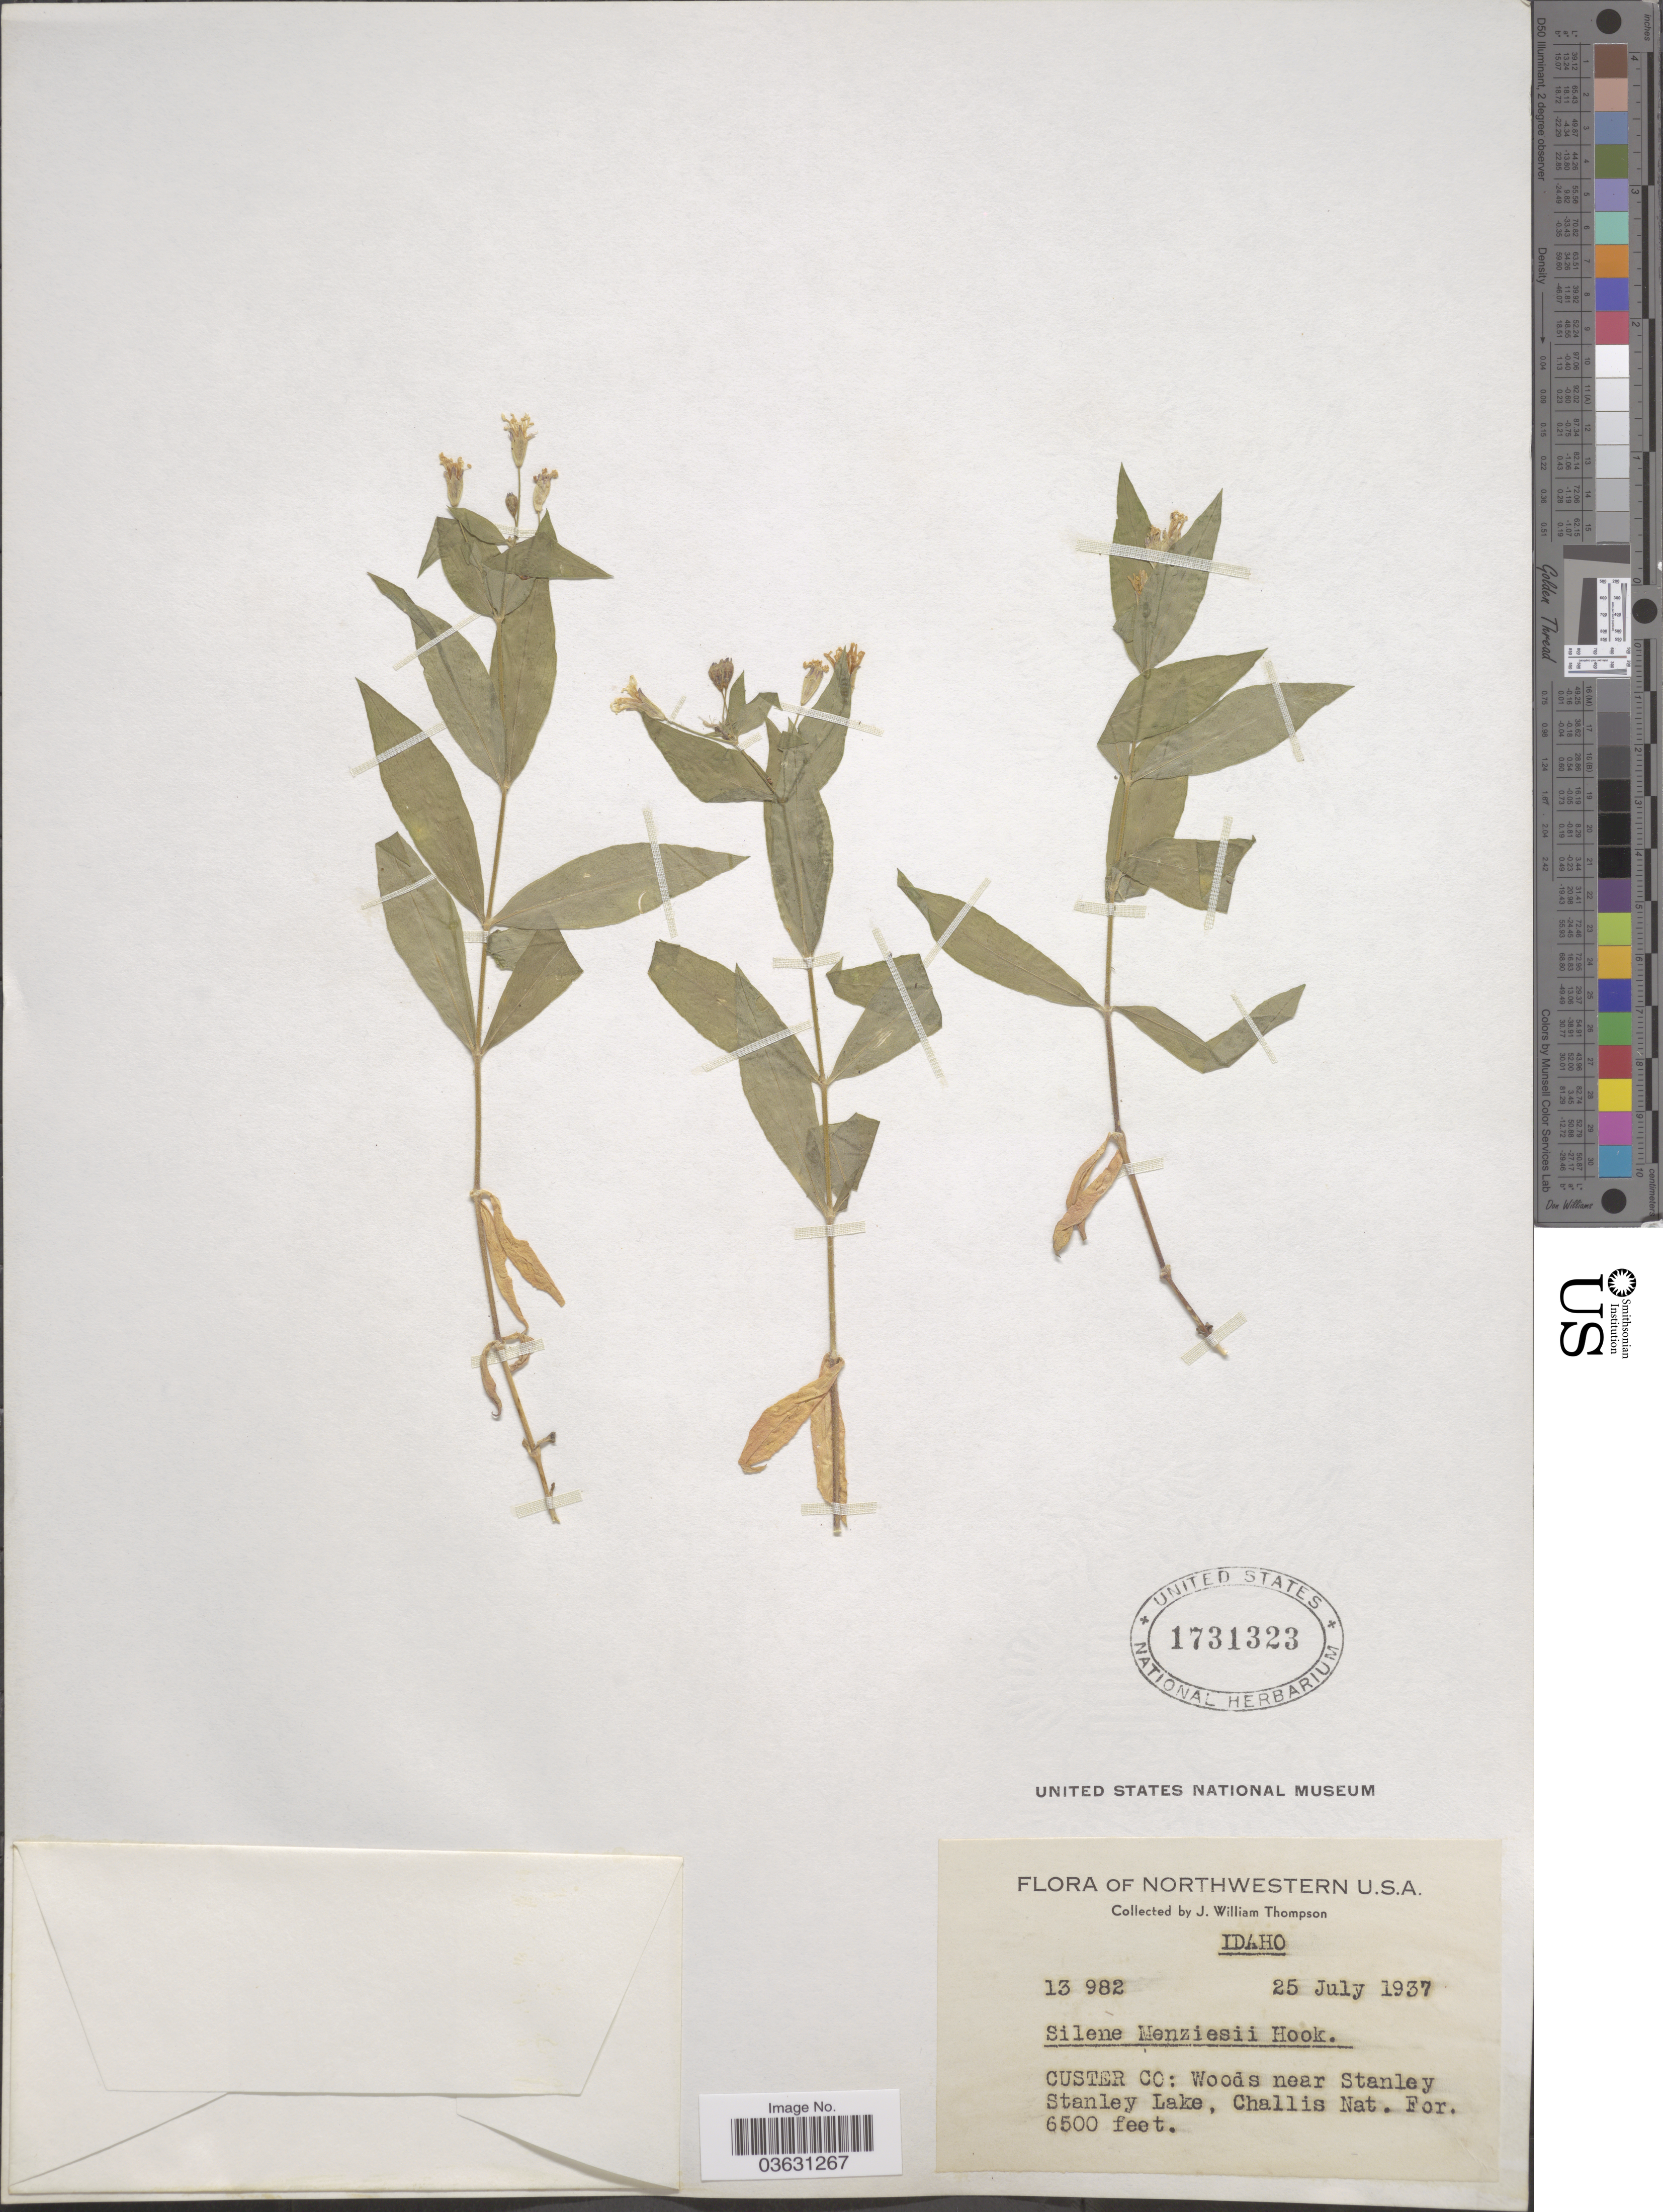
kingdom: Plantae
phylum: Tracheophyta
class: Magnoliopsida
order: Caryophyllales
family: Caryophyllaceae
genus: Silene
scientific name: Silene menziesii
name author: Hook.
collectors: J. W. Thompson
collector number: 13982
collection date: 1937-07-25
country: United States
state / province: Idaho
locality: Northwestern U.S.A. Custer Co.: Woods near Stanley Stanley Lake, Challis Nat. For.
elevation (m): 1981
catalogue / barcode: US 1731323